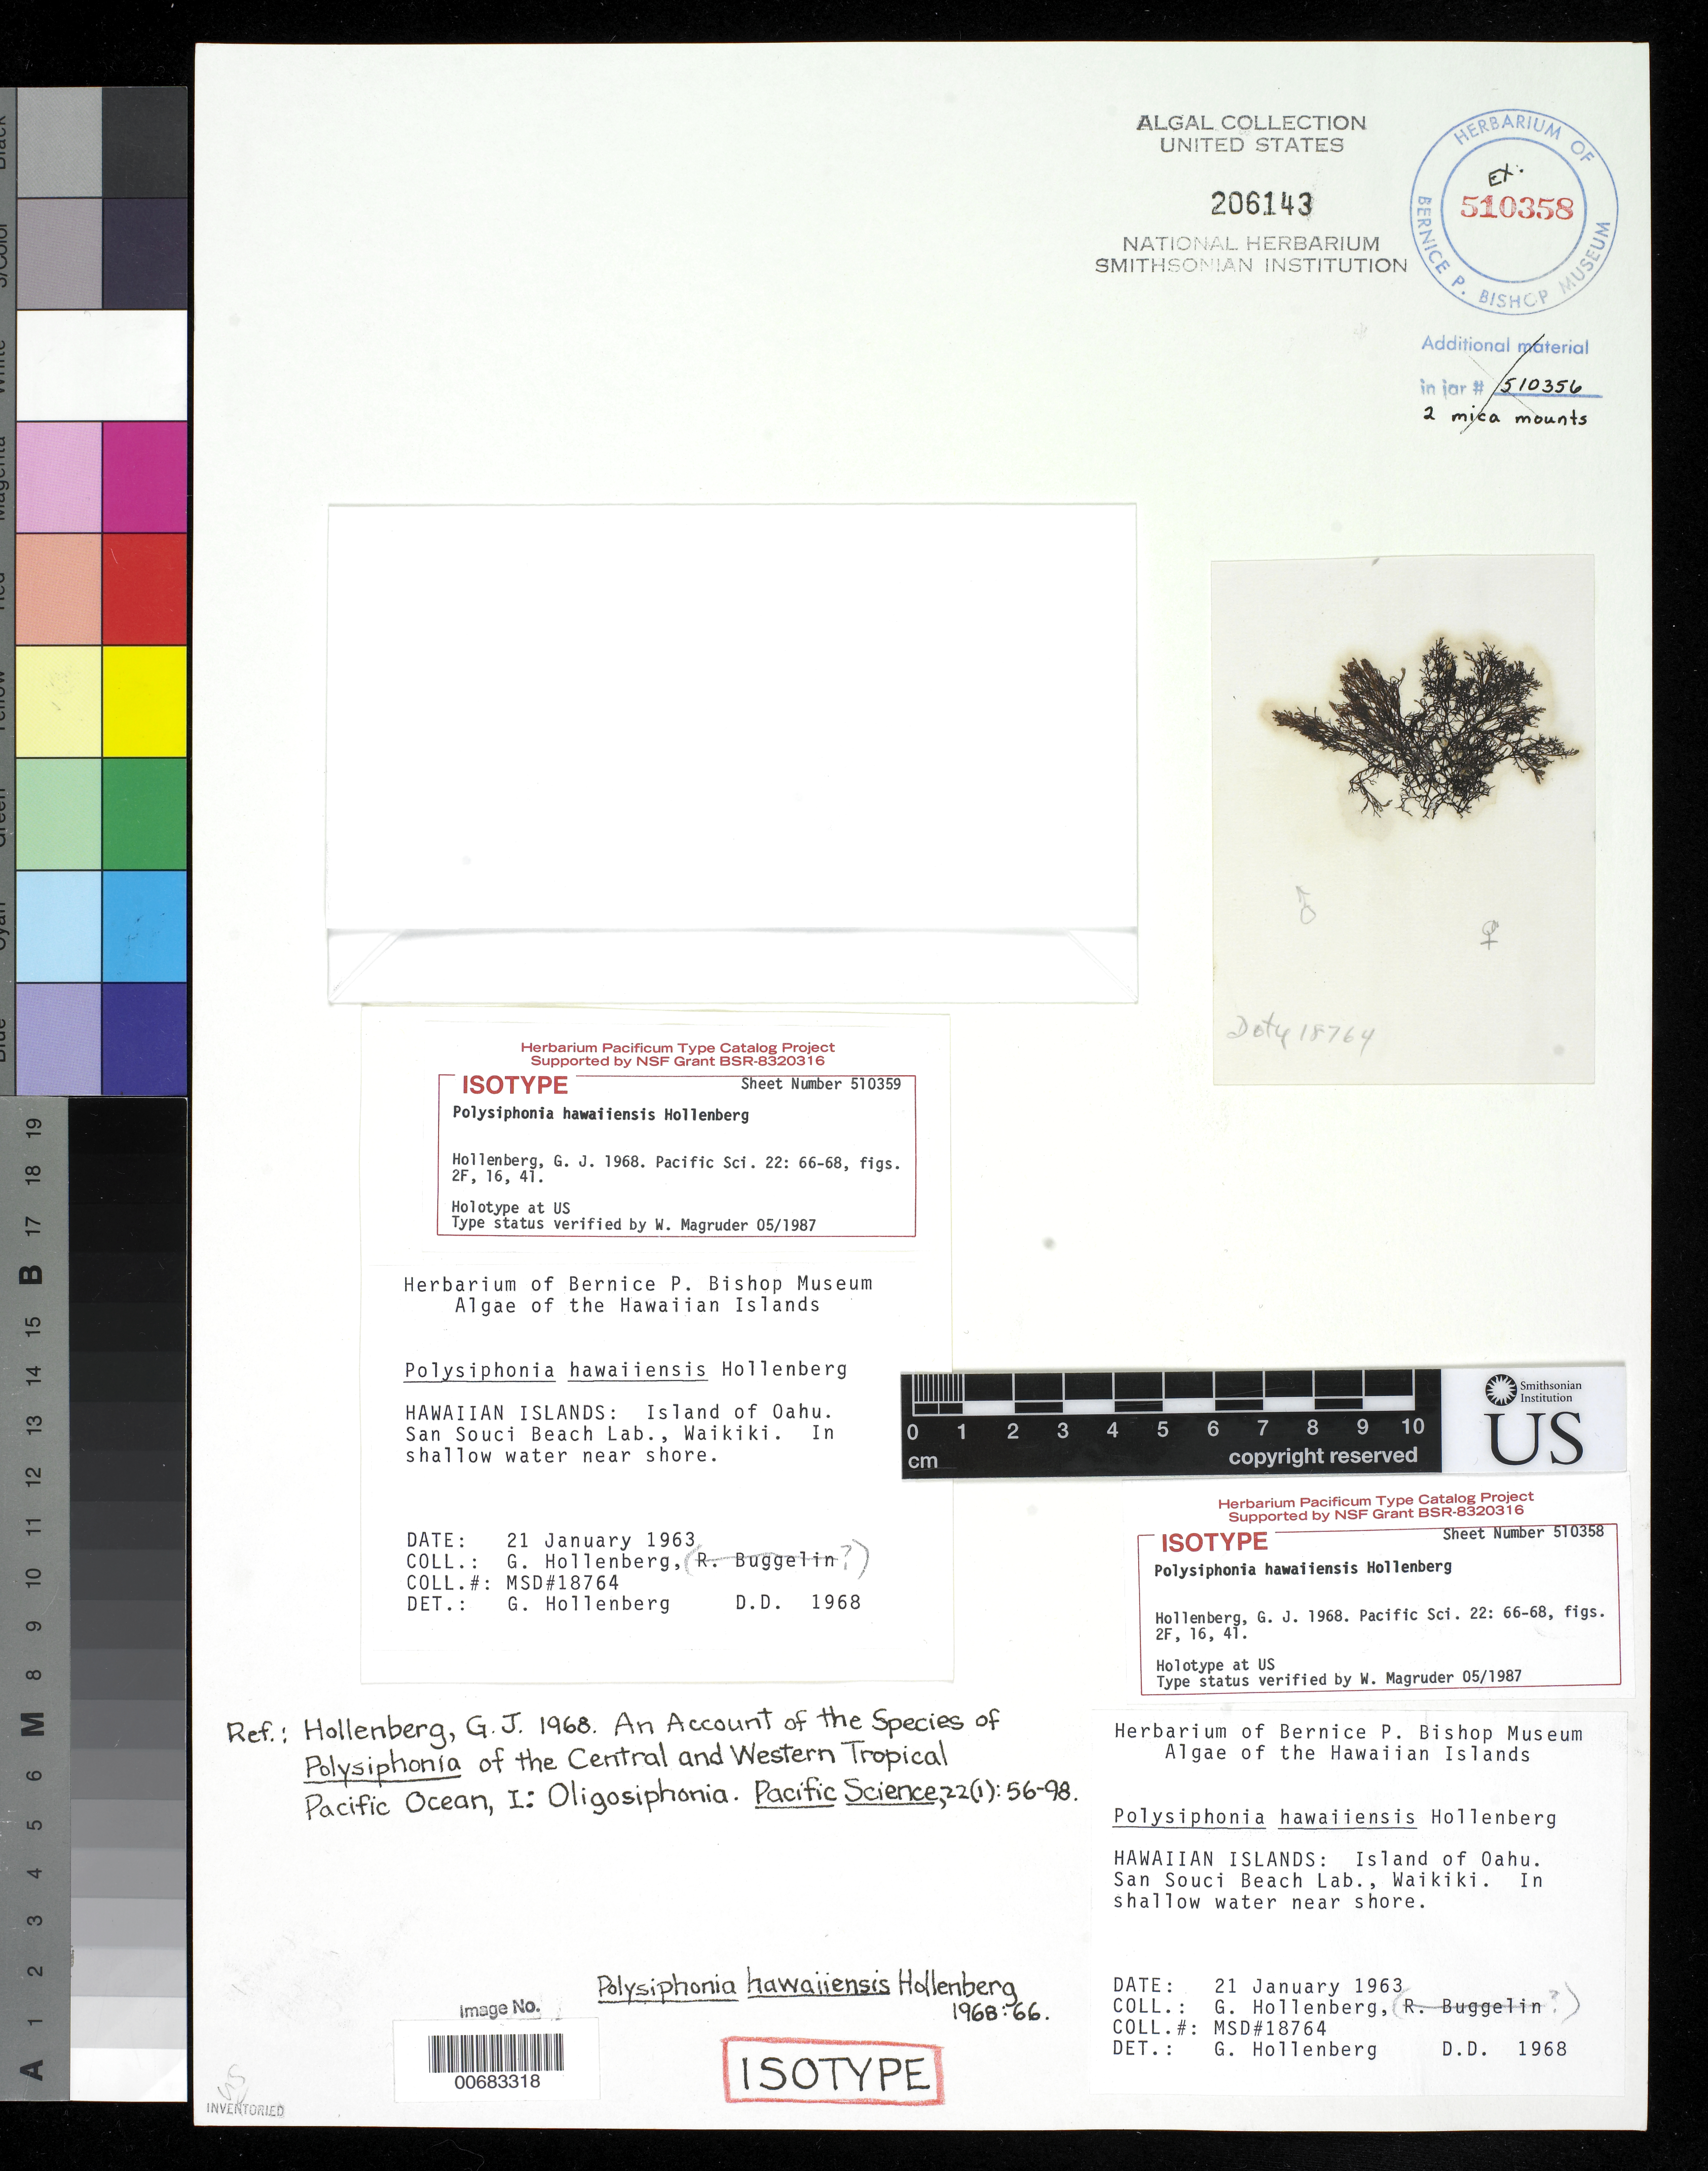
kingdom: Plantae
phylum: Rhodophyta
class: Florideophyceae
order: Ceramiales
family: Rhodomelaceae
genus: Polysiphonia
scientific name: Polysiphonia hawaiiensis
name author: Hollenb.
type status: Isotype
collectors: G. Hollenberg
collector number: MSD 18764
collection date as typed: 21 Jan 1963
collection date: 1963-01-21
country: United States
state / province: Hawaii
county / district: Honolulu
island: Oahu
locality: Waikiki Beach, San Souci Beach Laboratory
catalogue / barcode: US 206143